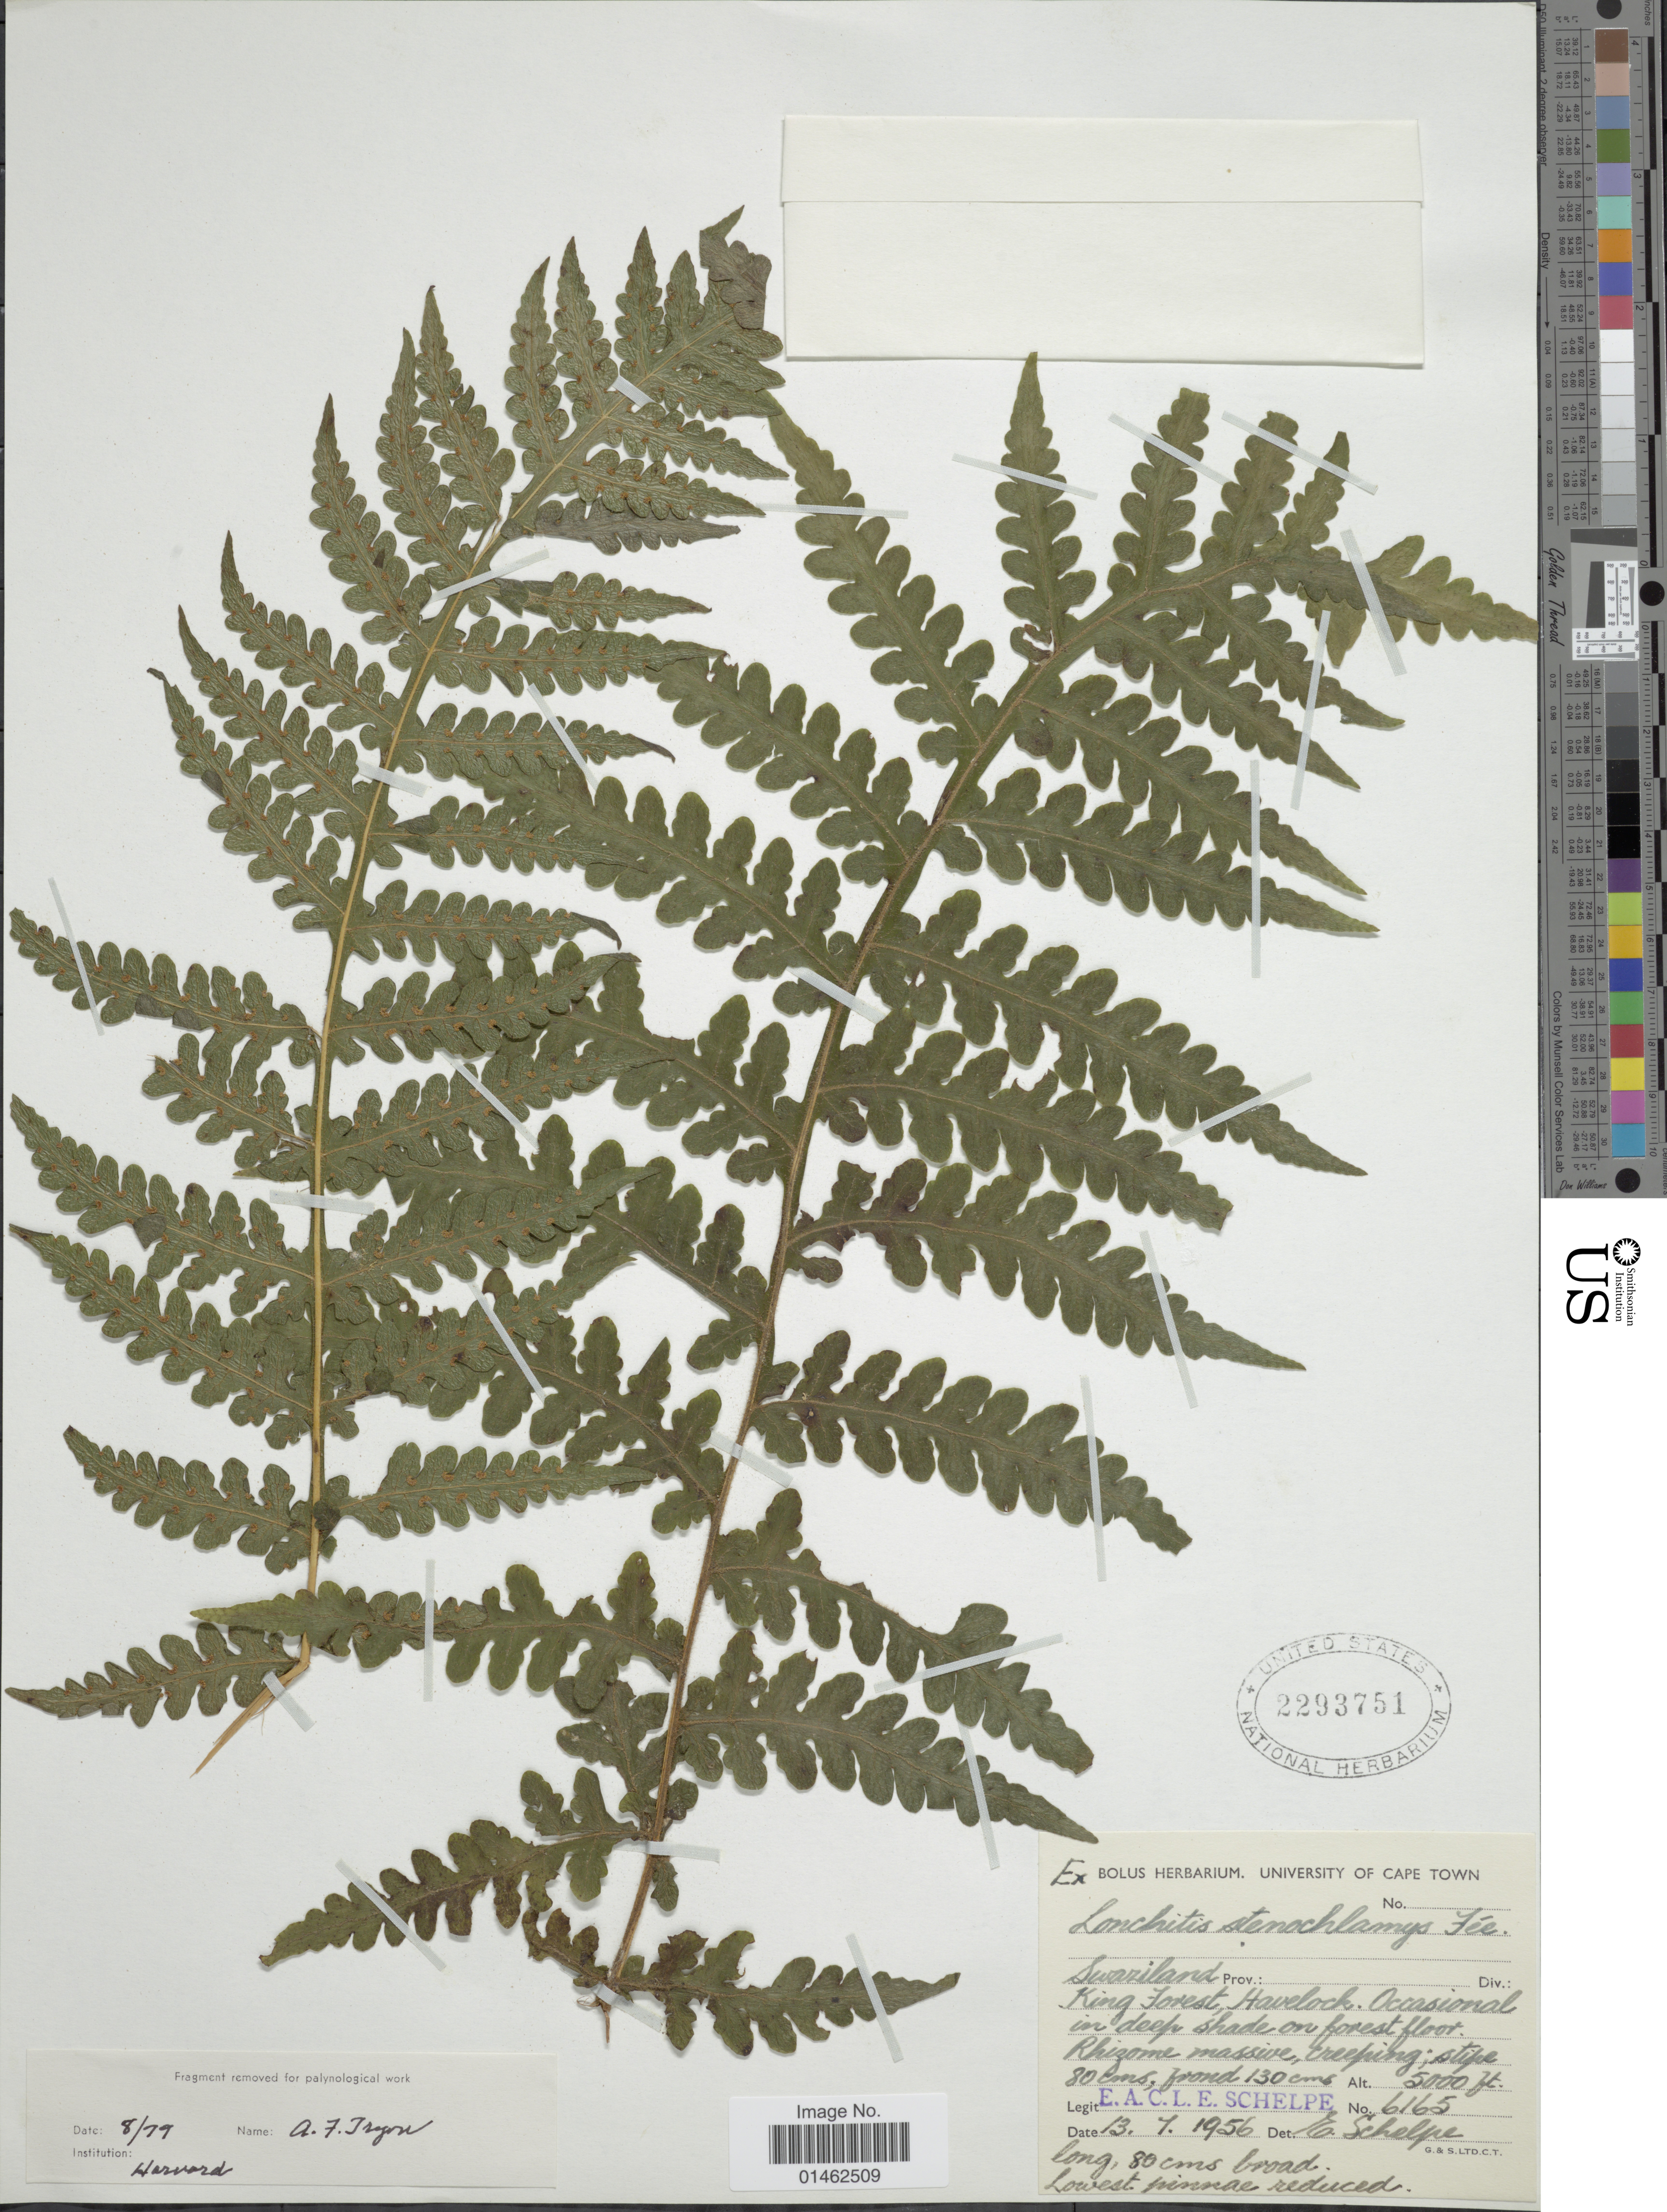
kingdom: Plantae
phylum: Tracheophyta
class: Polypodiopsida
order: Polypodiales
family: Dennstaedtiaceae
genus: Blotiella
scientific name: Blotiella sp.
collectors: E. A. C. L. E. Schelpe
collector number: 6165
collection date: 1956-07-13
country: Eswatini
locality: King Forest, Havelock.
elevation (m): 1524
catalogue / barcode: US 2293751